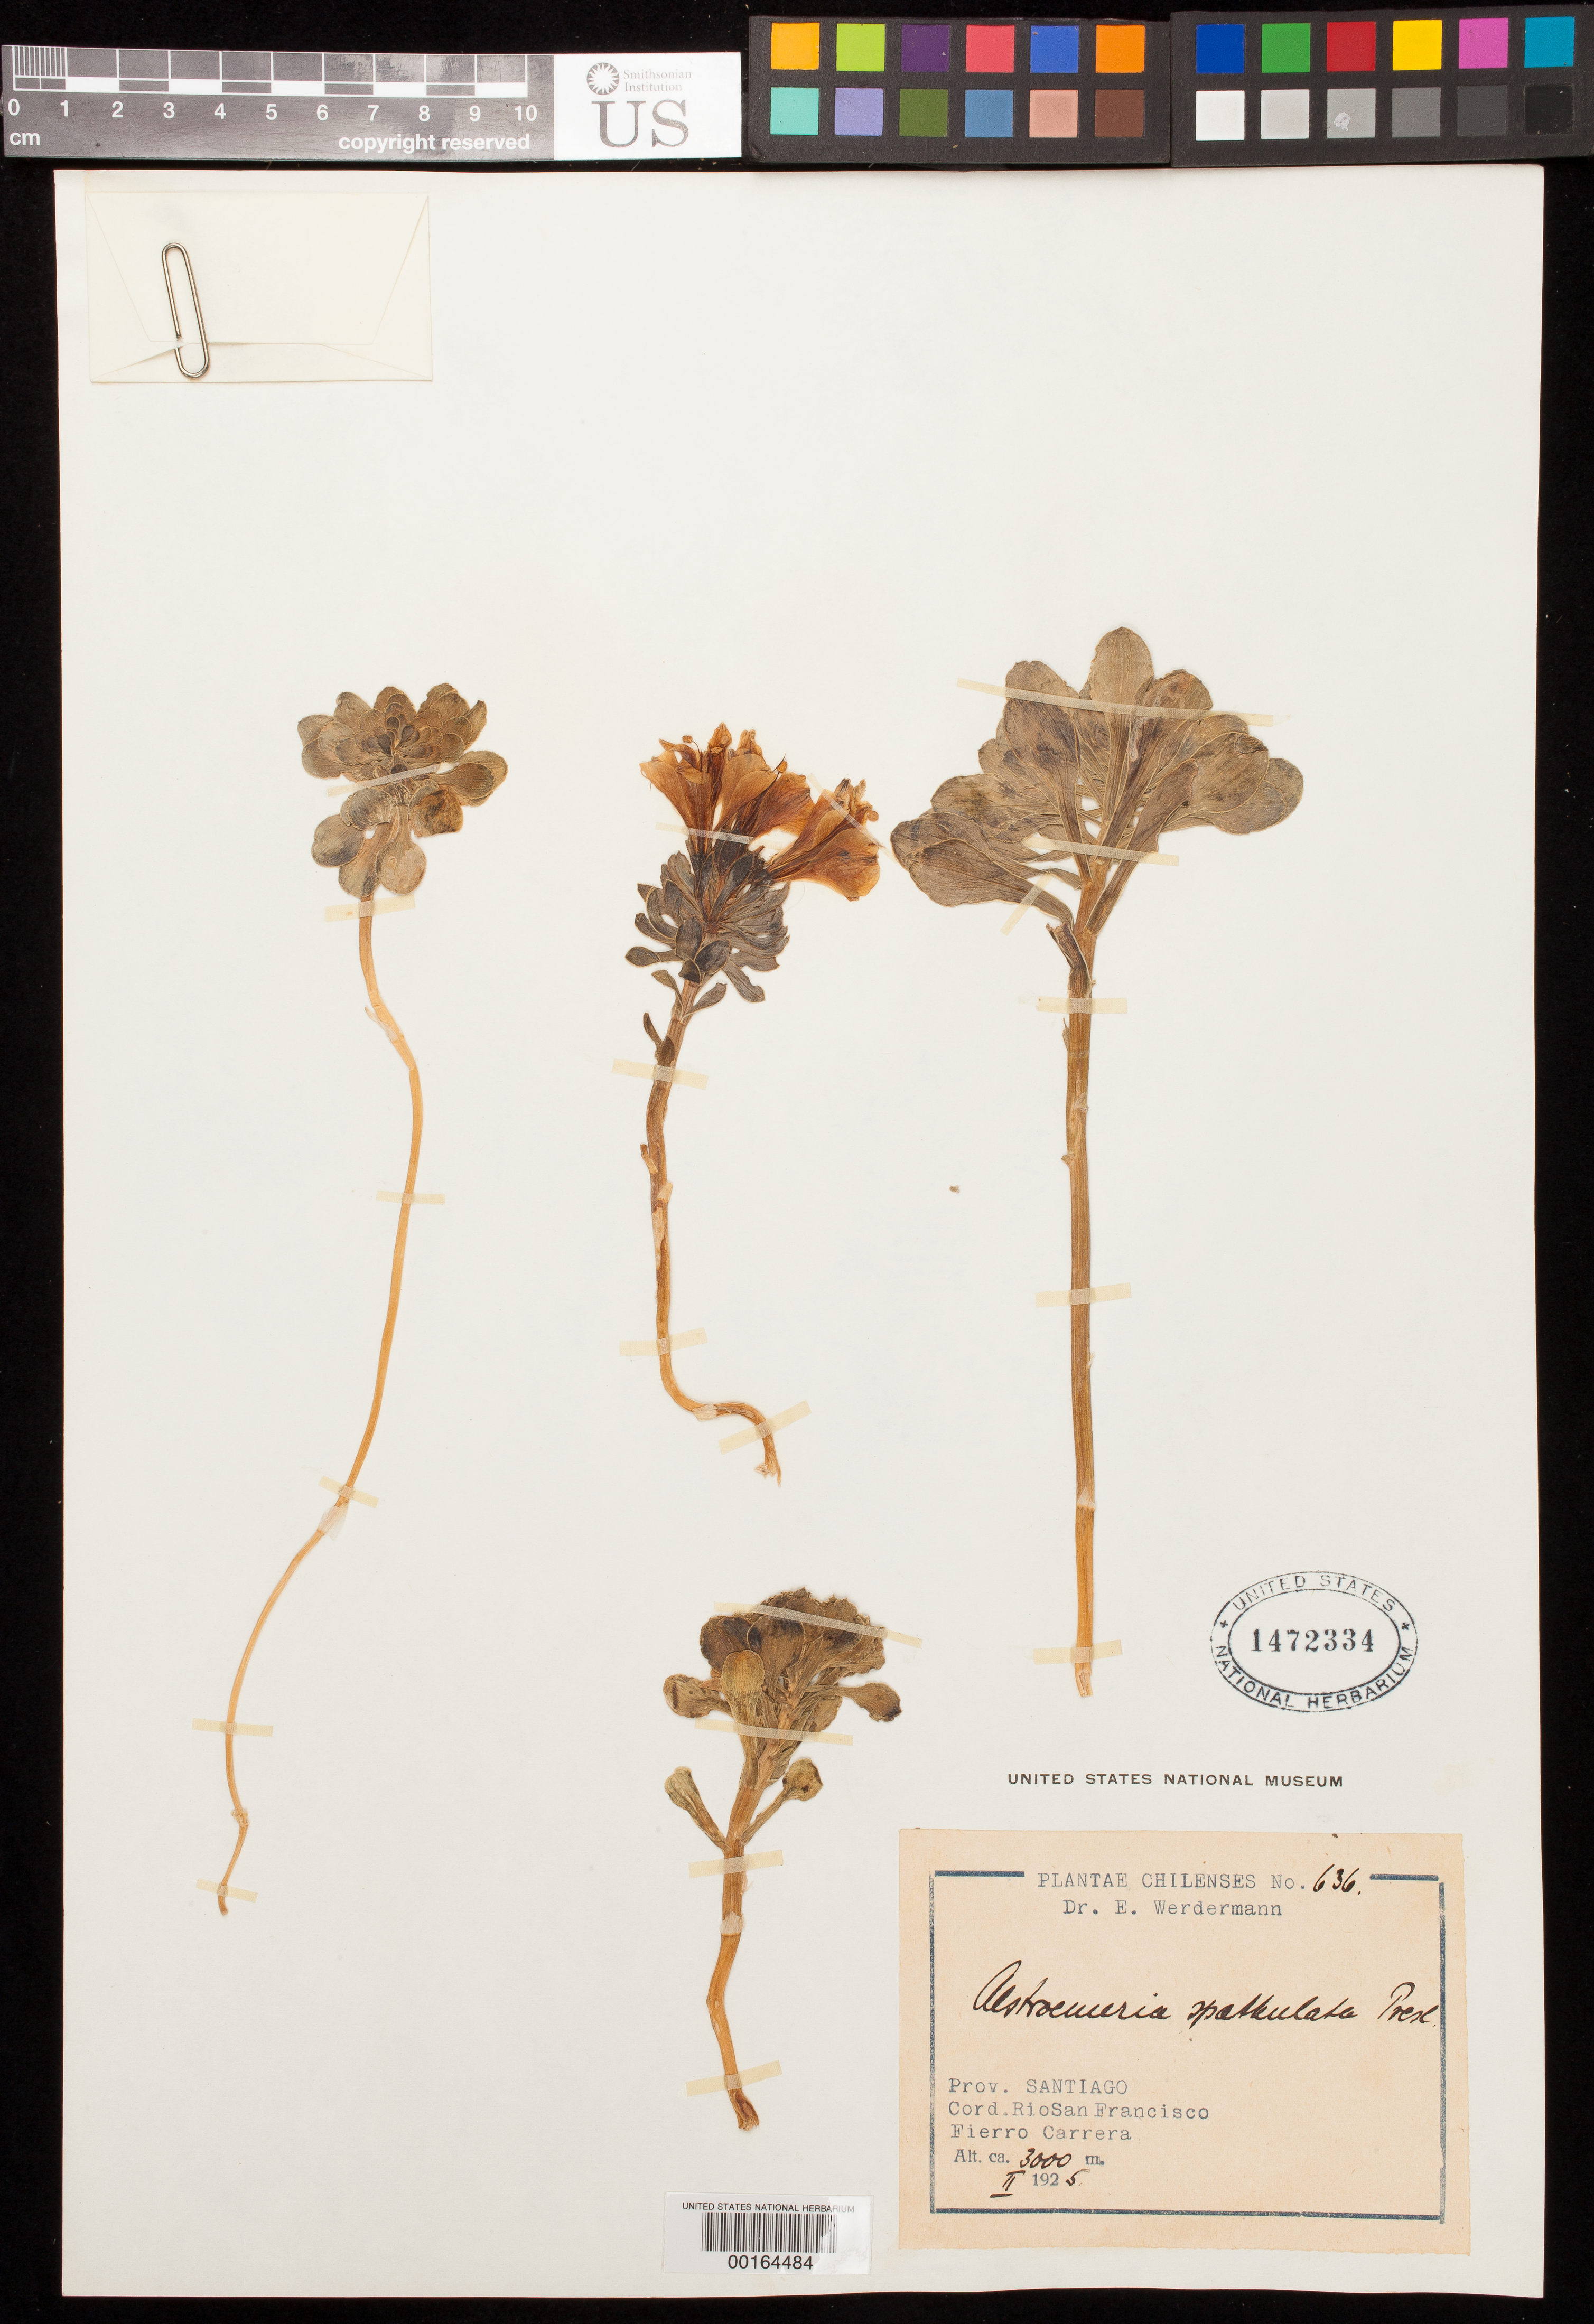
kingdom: Plantae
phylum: Tracheophyta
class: Liliopsida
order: Liliales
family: Alstroemeriaceae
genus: Alstroemeria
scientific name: Alstroemeria spathulata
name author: C. Presl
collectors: E. Werdermann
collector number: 636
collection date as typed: Feb 1925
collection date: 1925-02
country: Chile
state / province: Región Metropolitana (RM)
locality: Cord. rio san francisco; fierro carrera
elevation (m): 3000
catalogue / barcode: US 1472334